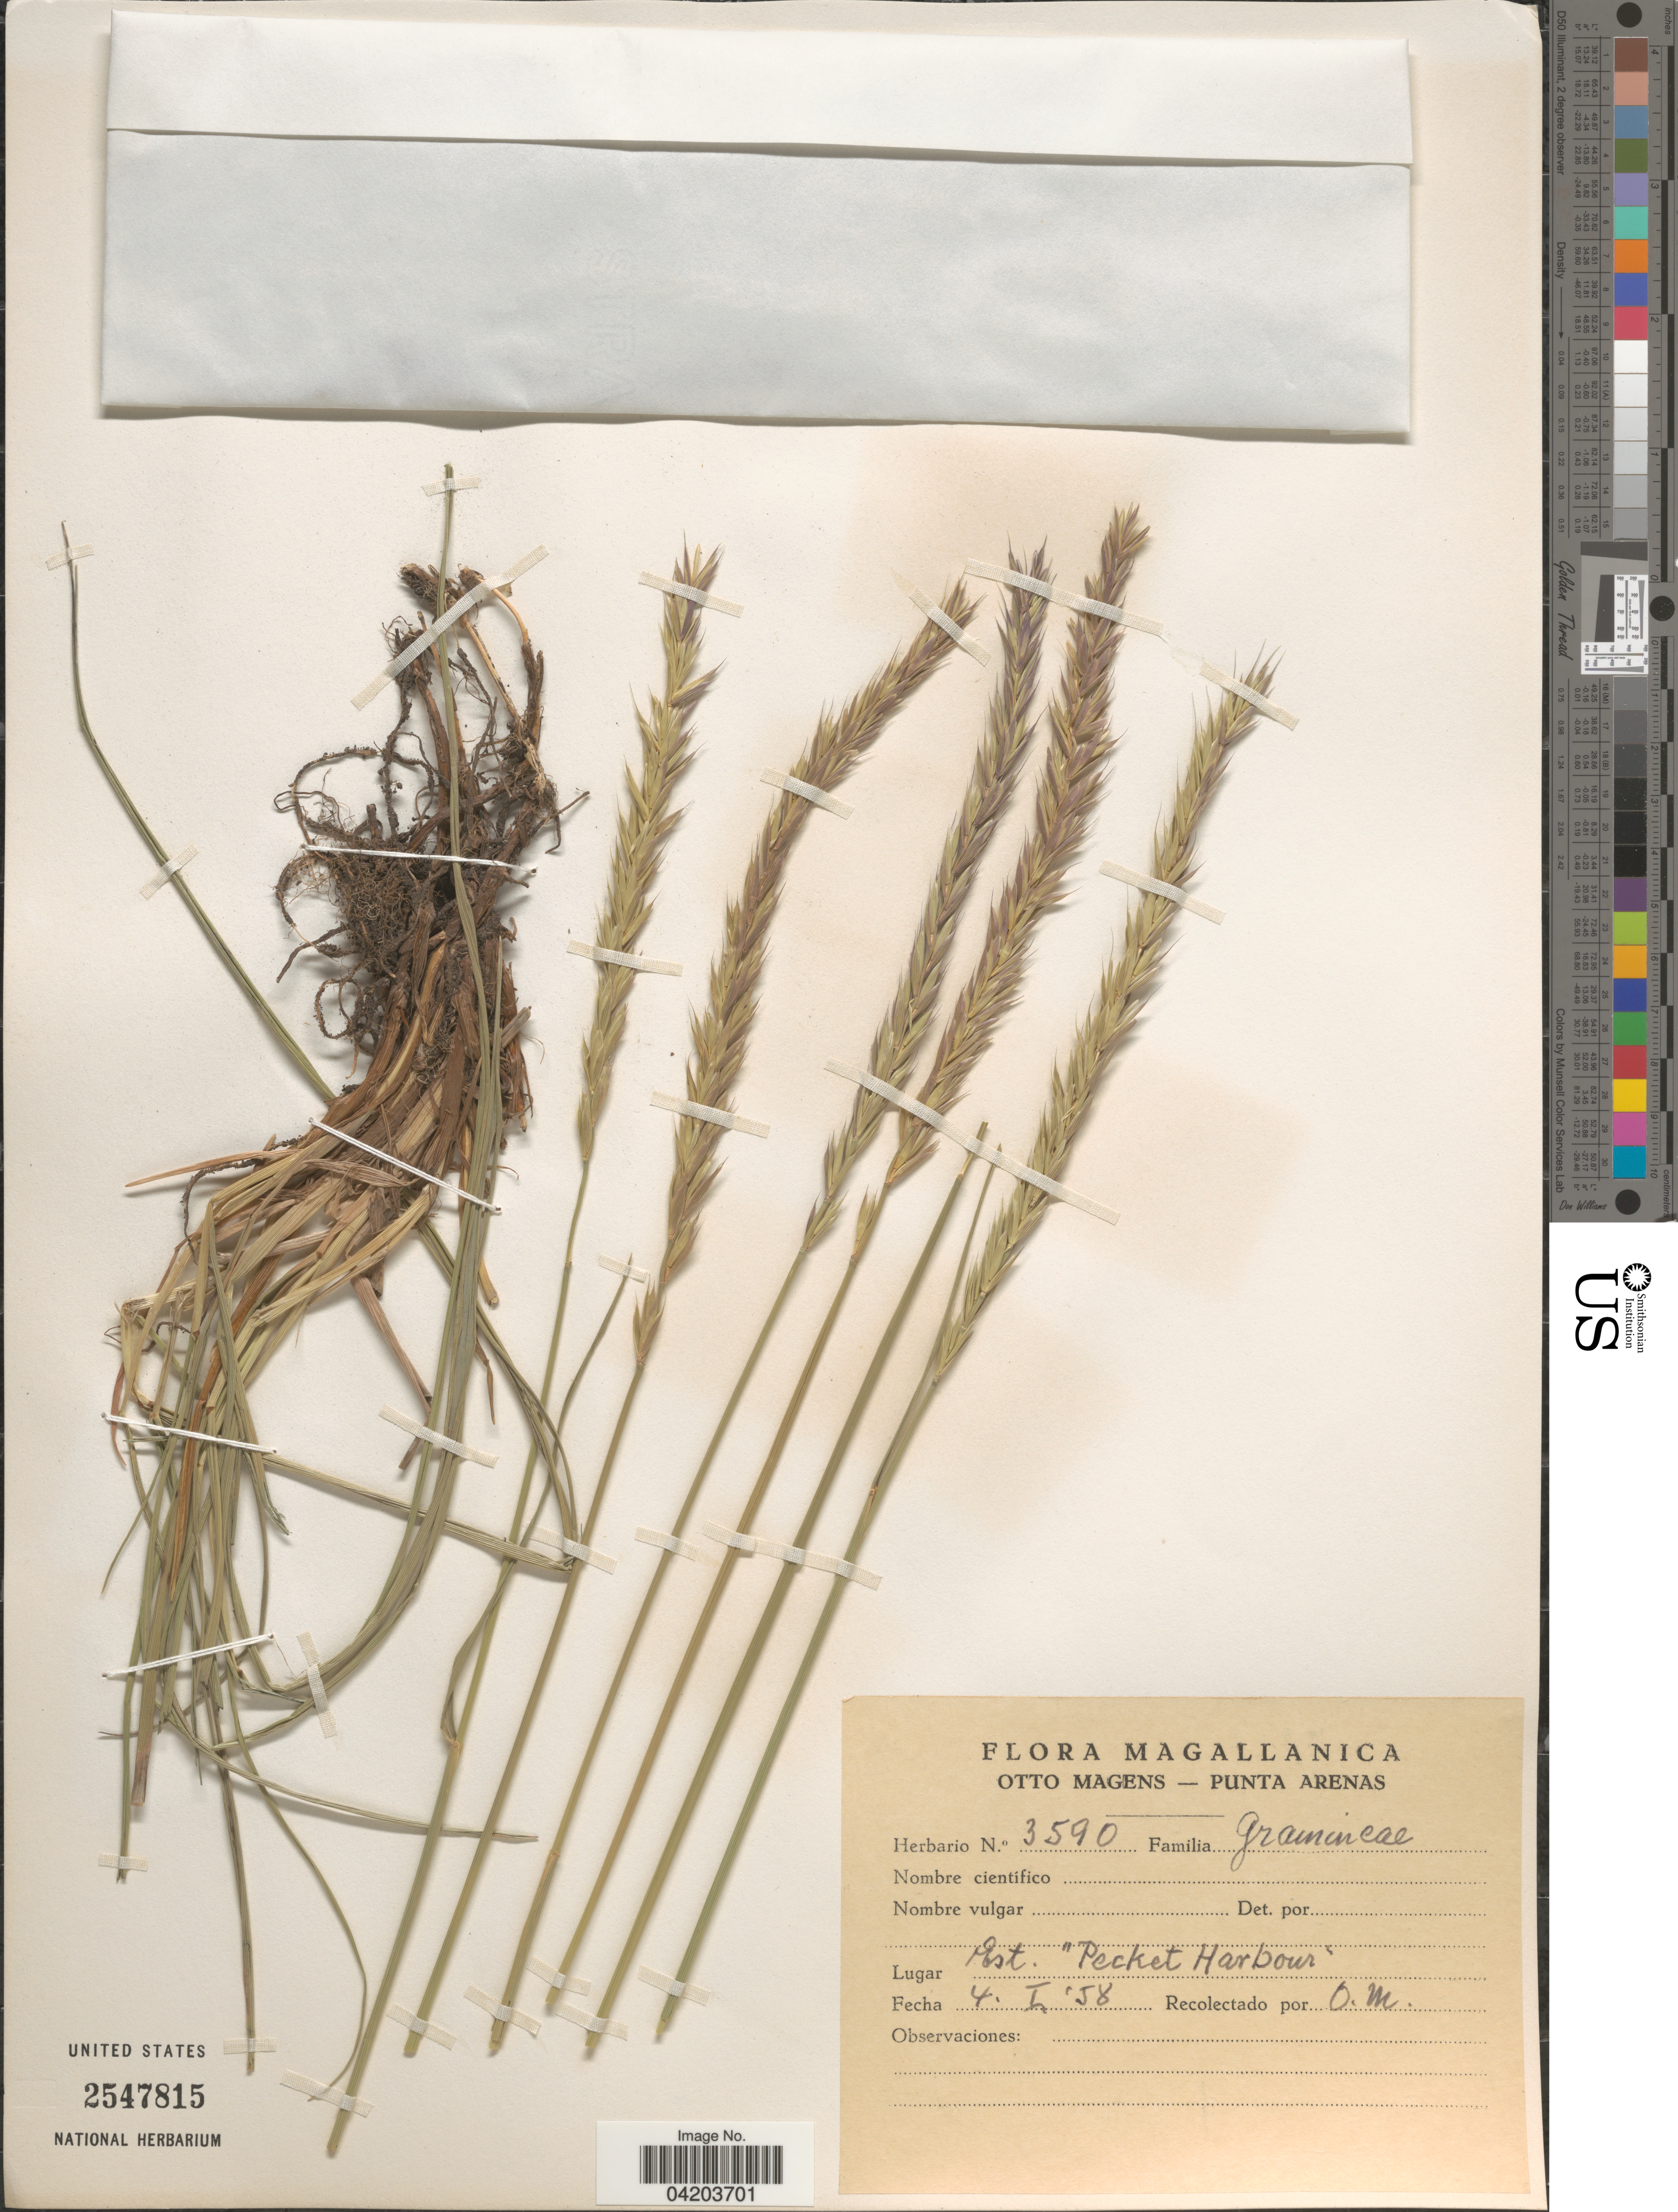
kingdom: Plantae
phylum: Tracheophyta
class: Liliopsida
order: Poales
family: Poaceae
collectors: O. Magens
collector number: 3590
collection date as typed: Transcribed d/m/y: 4/1/58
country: Chile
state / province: Magallanes y de la Antártica Chilena (XII)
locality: Magallanica. Punta Arenas. Est. "Pecket Harbour".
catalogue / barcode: US 2547815